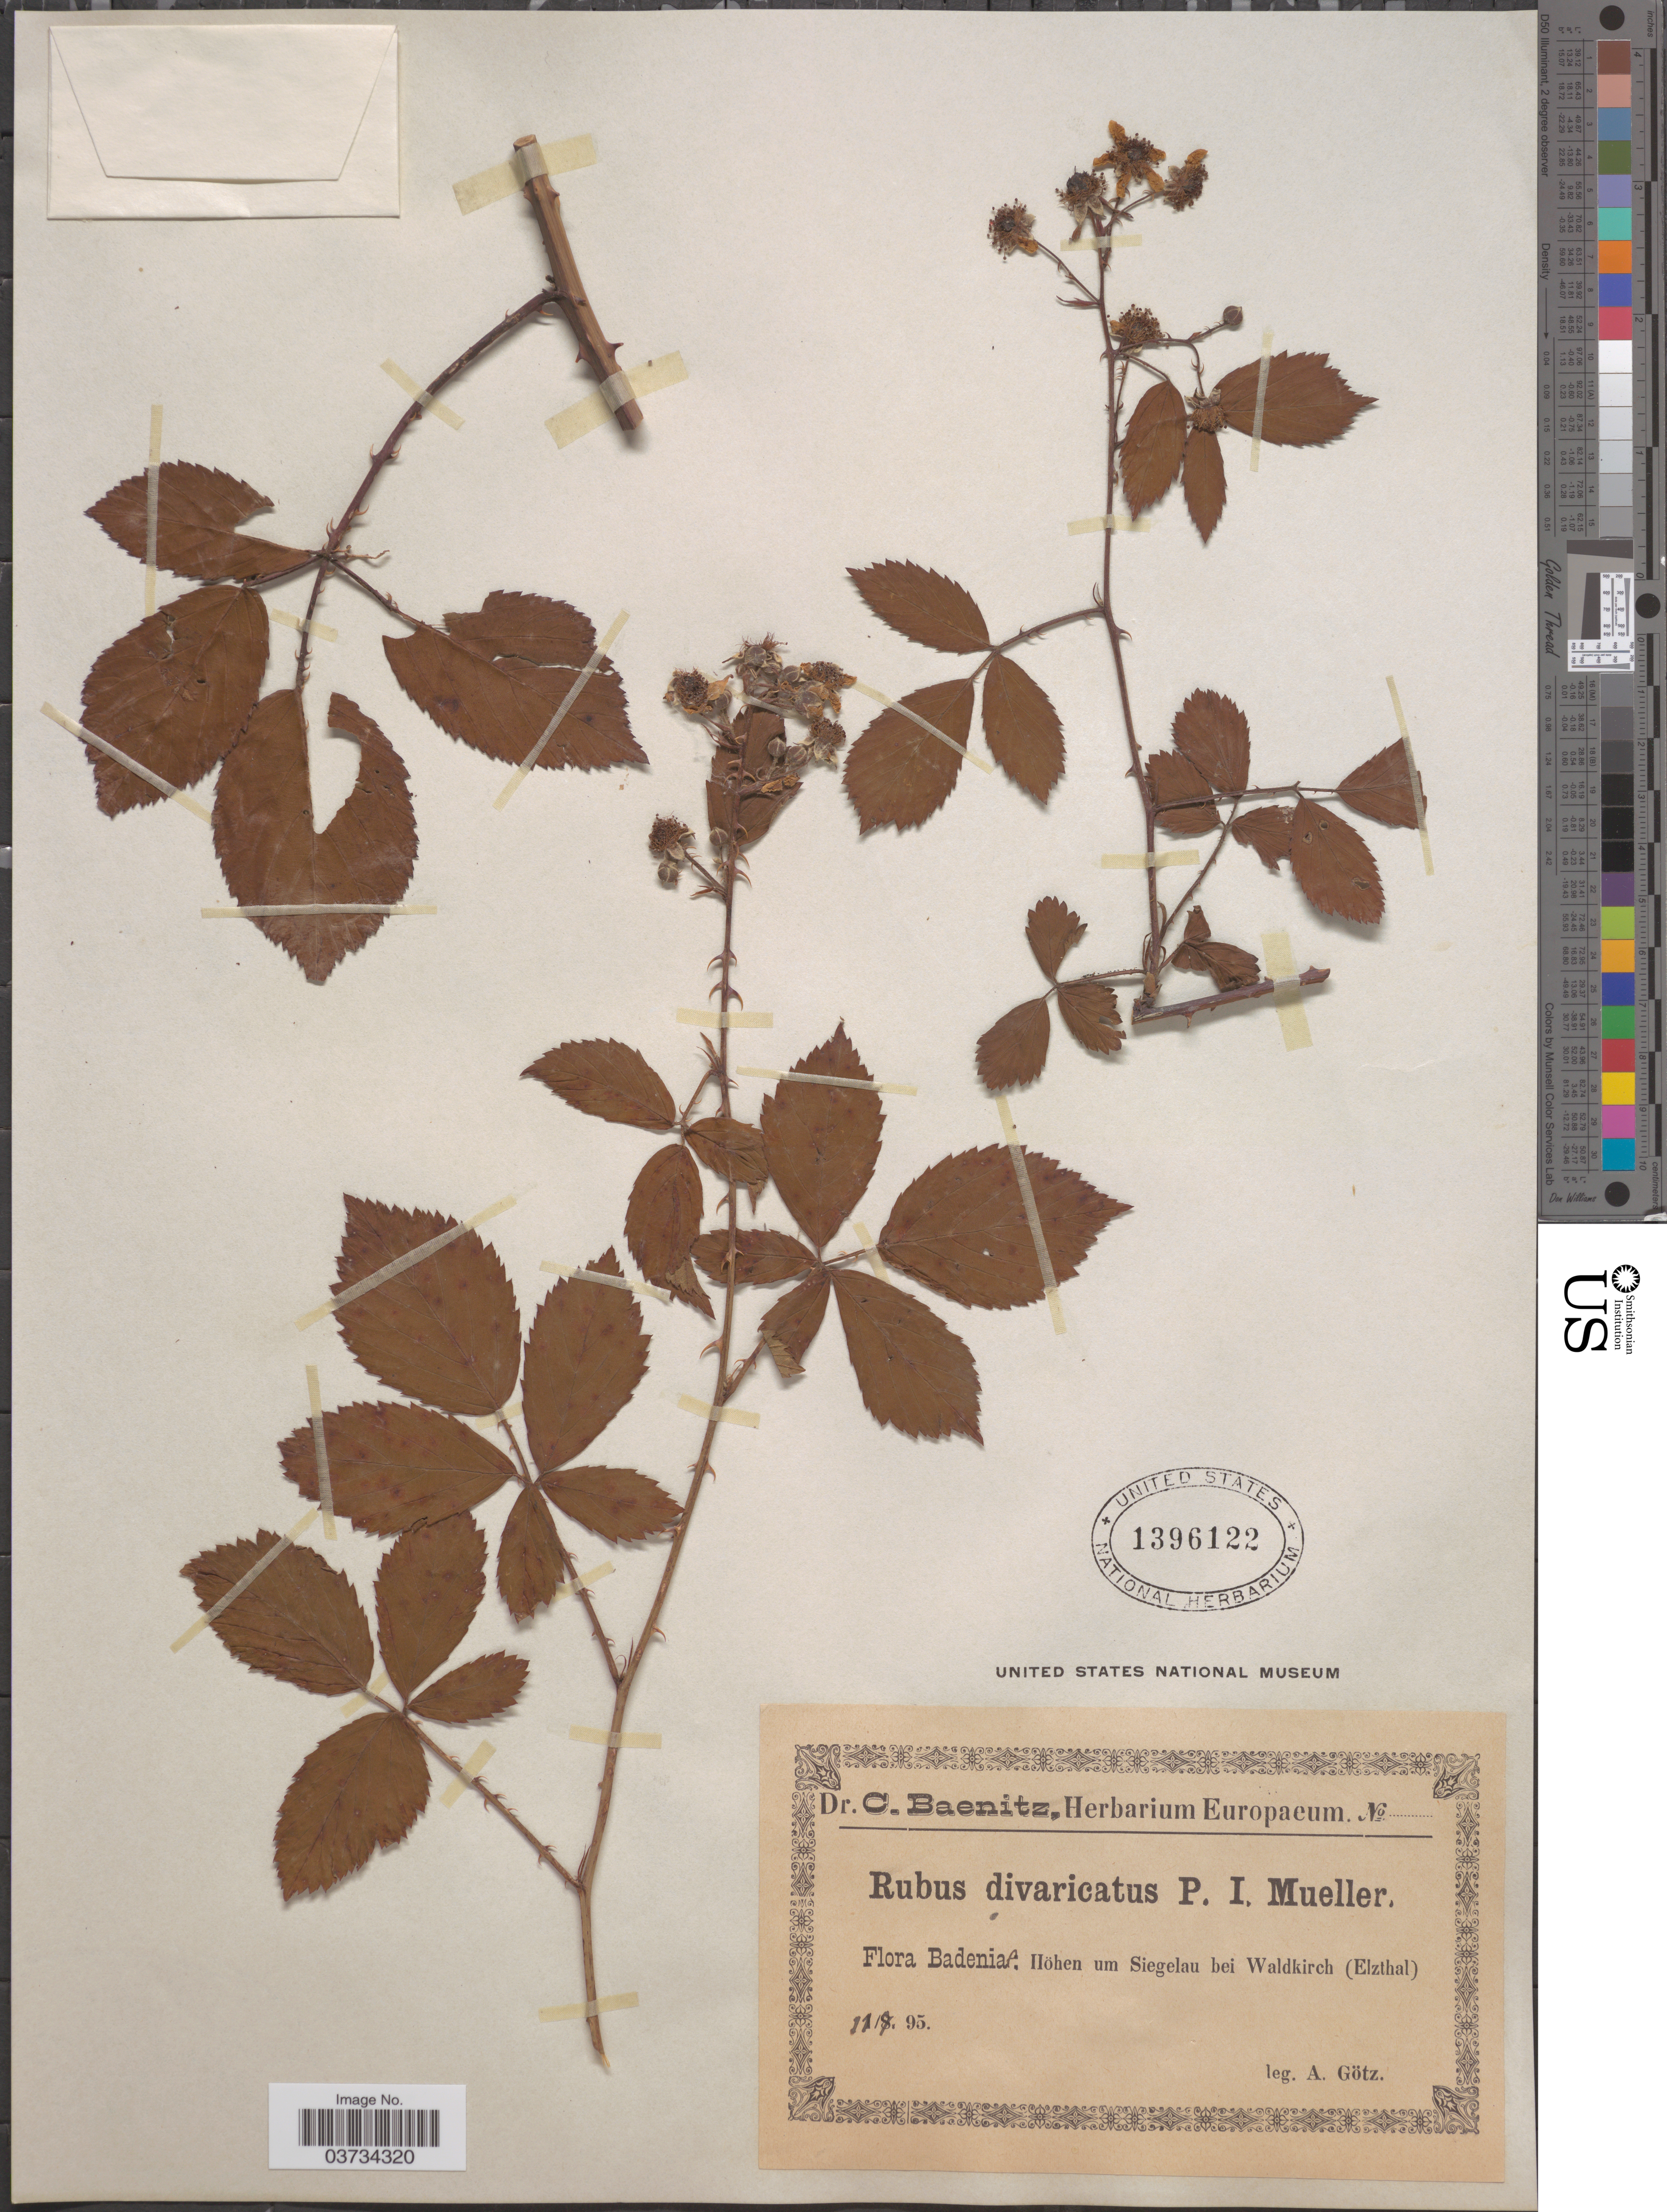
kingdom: Plantae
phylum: Tracheophyta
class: Magnoliopsida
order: Rosales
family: Rosaceae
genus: Rubus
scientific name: Rubus divaricatus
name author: P.J. Müll.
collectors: A. Götz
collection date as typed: Transcribed d/m/y: 11/7/95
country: Germany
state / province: Baden-Württemberg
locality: Badeniae: Höhen um Siegelau bei Waldkirch (Elzthal).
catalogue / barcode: US 1396122